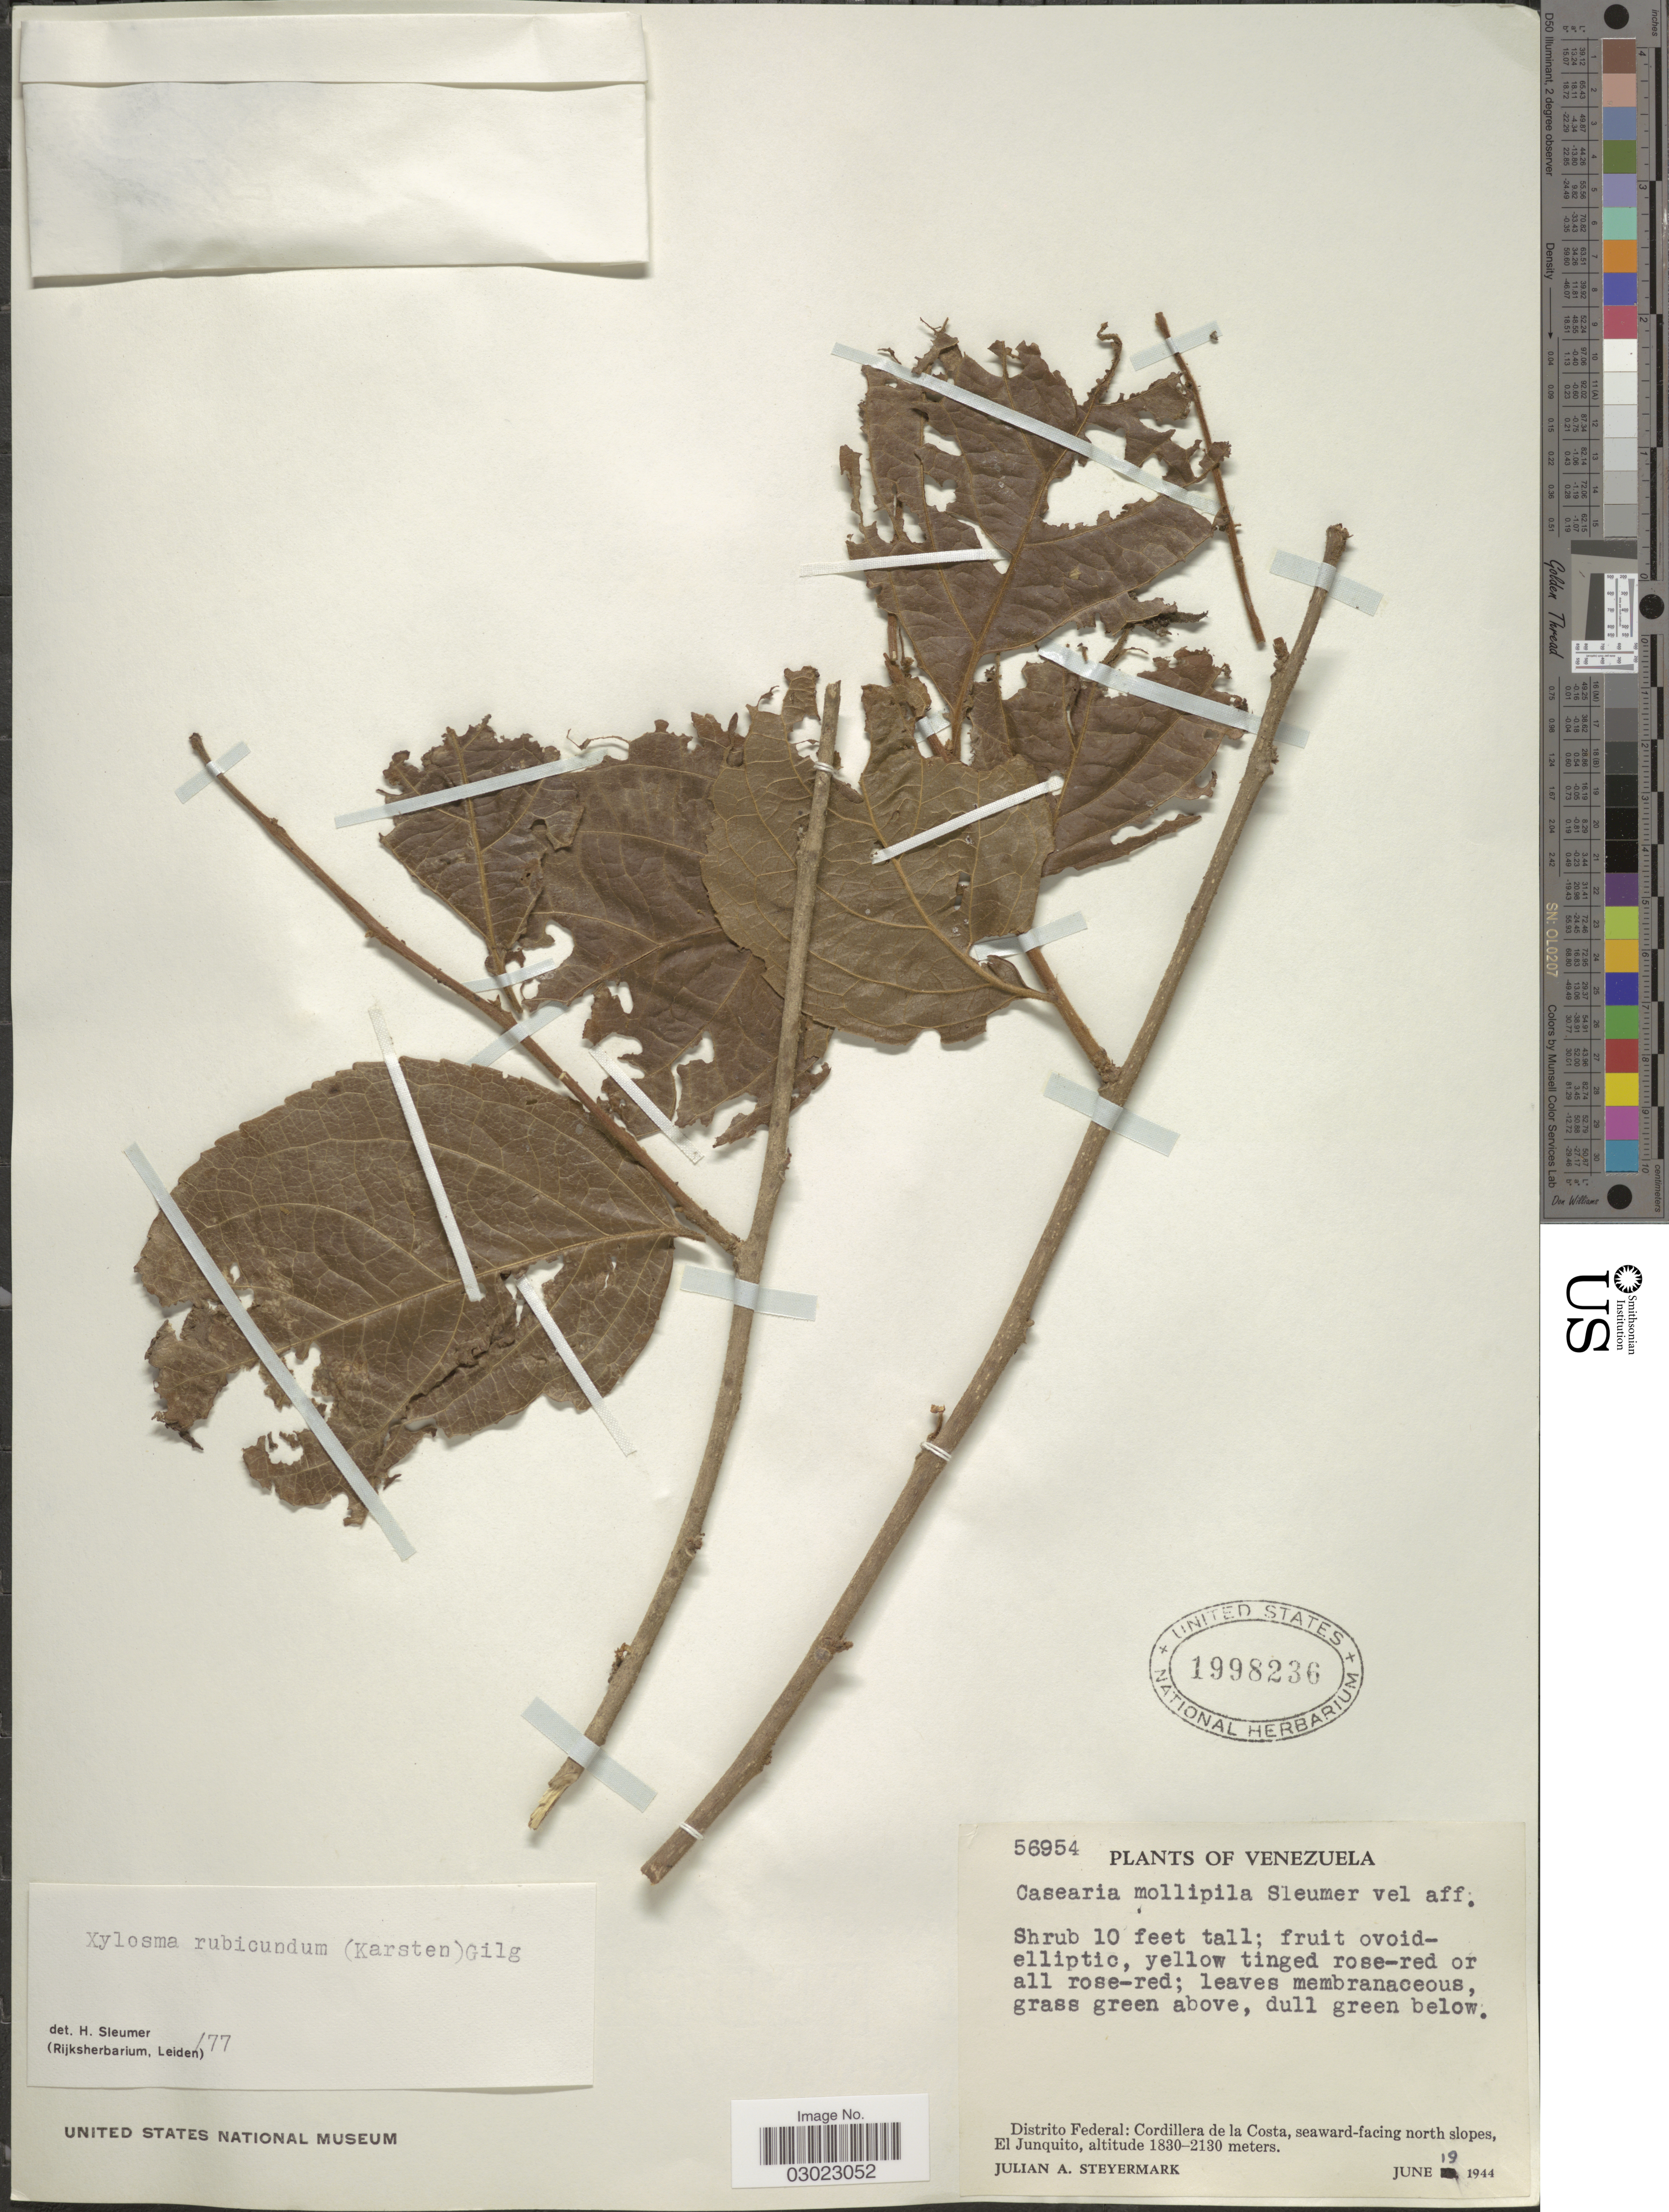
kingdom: Plantae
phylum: Tracheophyta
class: Magnoliopsida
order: Malpighiales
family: Salicaceae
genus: Xylosma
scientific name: Xylosma rubicunda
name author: (H. Karst.) Gilg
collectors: J. Steyermark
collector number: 56954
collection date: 1944-06-19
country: Venezuela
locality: Distrito Federal: Cordillera de la Costa, seaward-facing north slopes, El Junquito.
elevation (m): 1830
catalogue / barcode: US 1998236